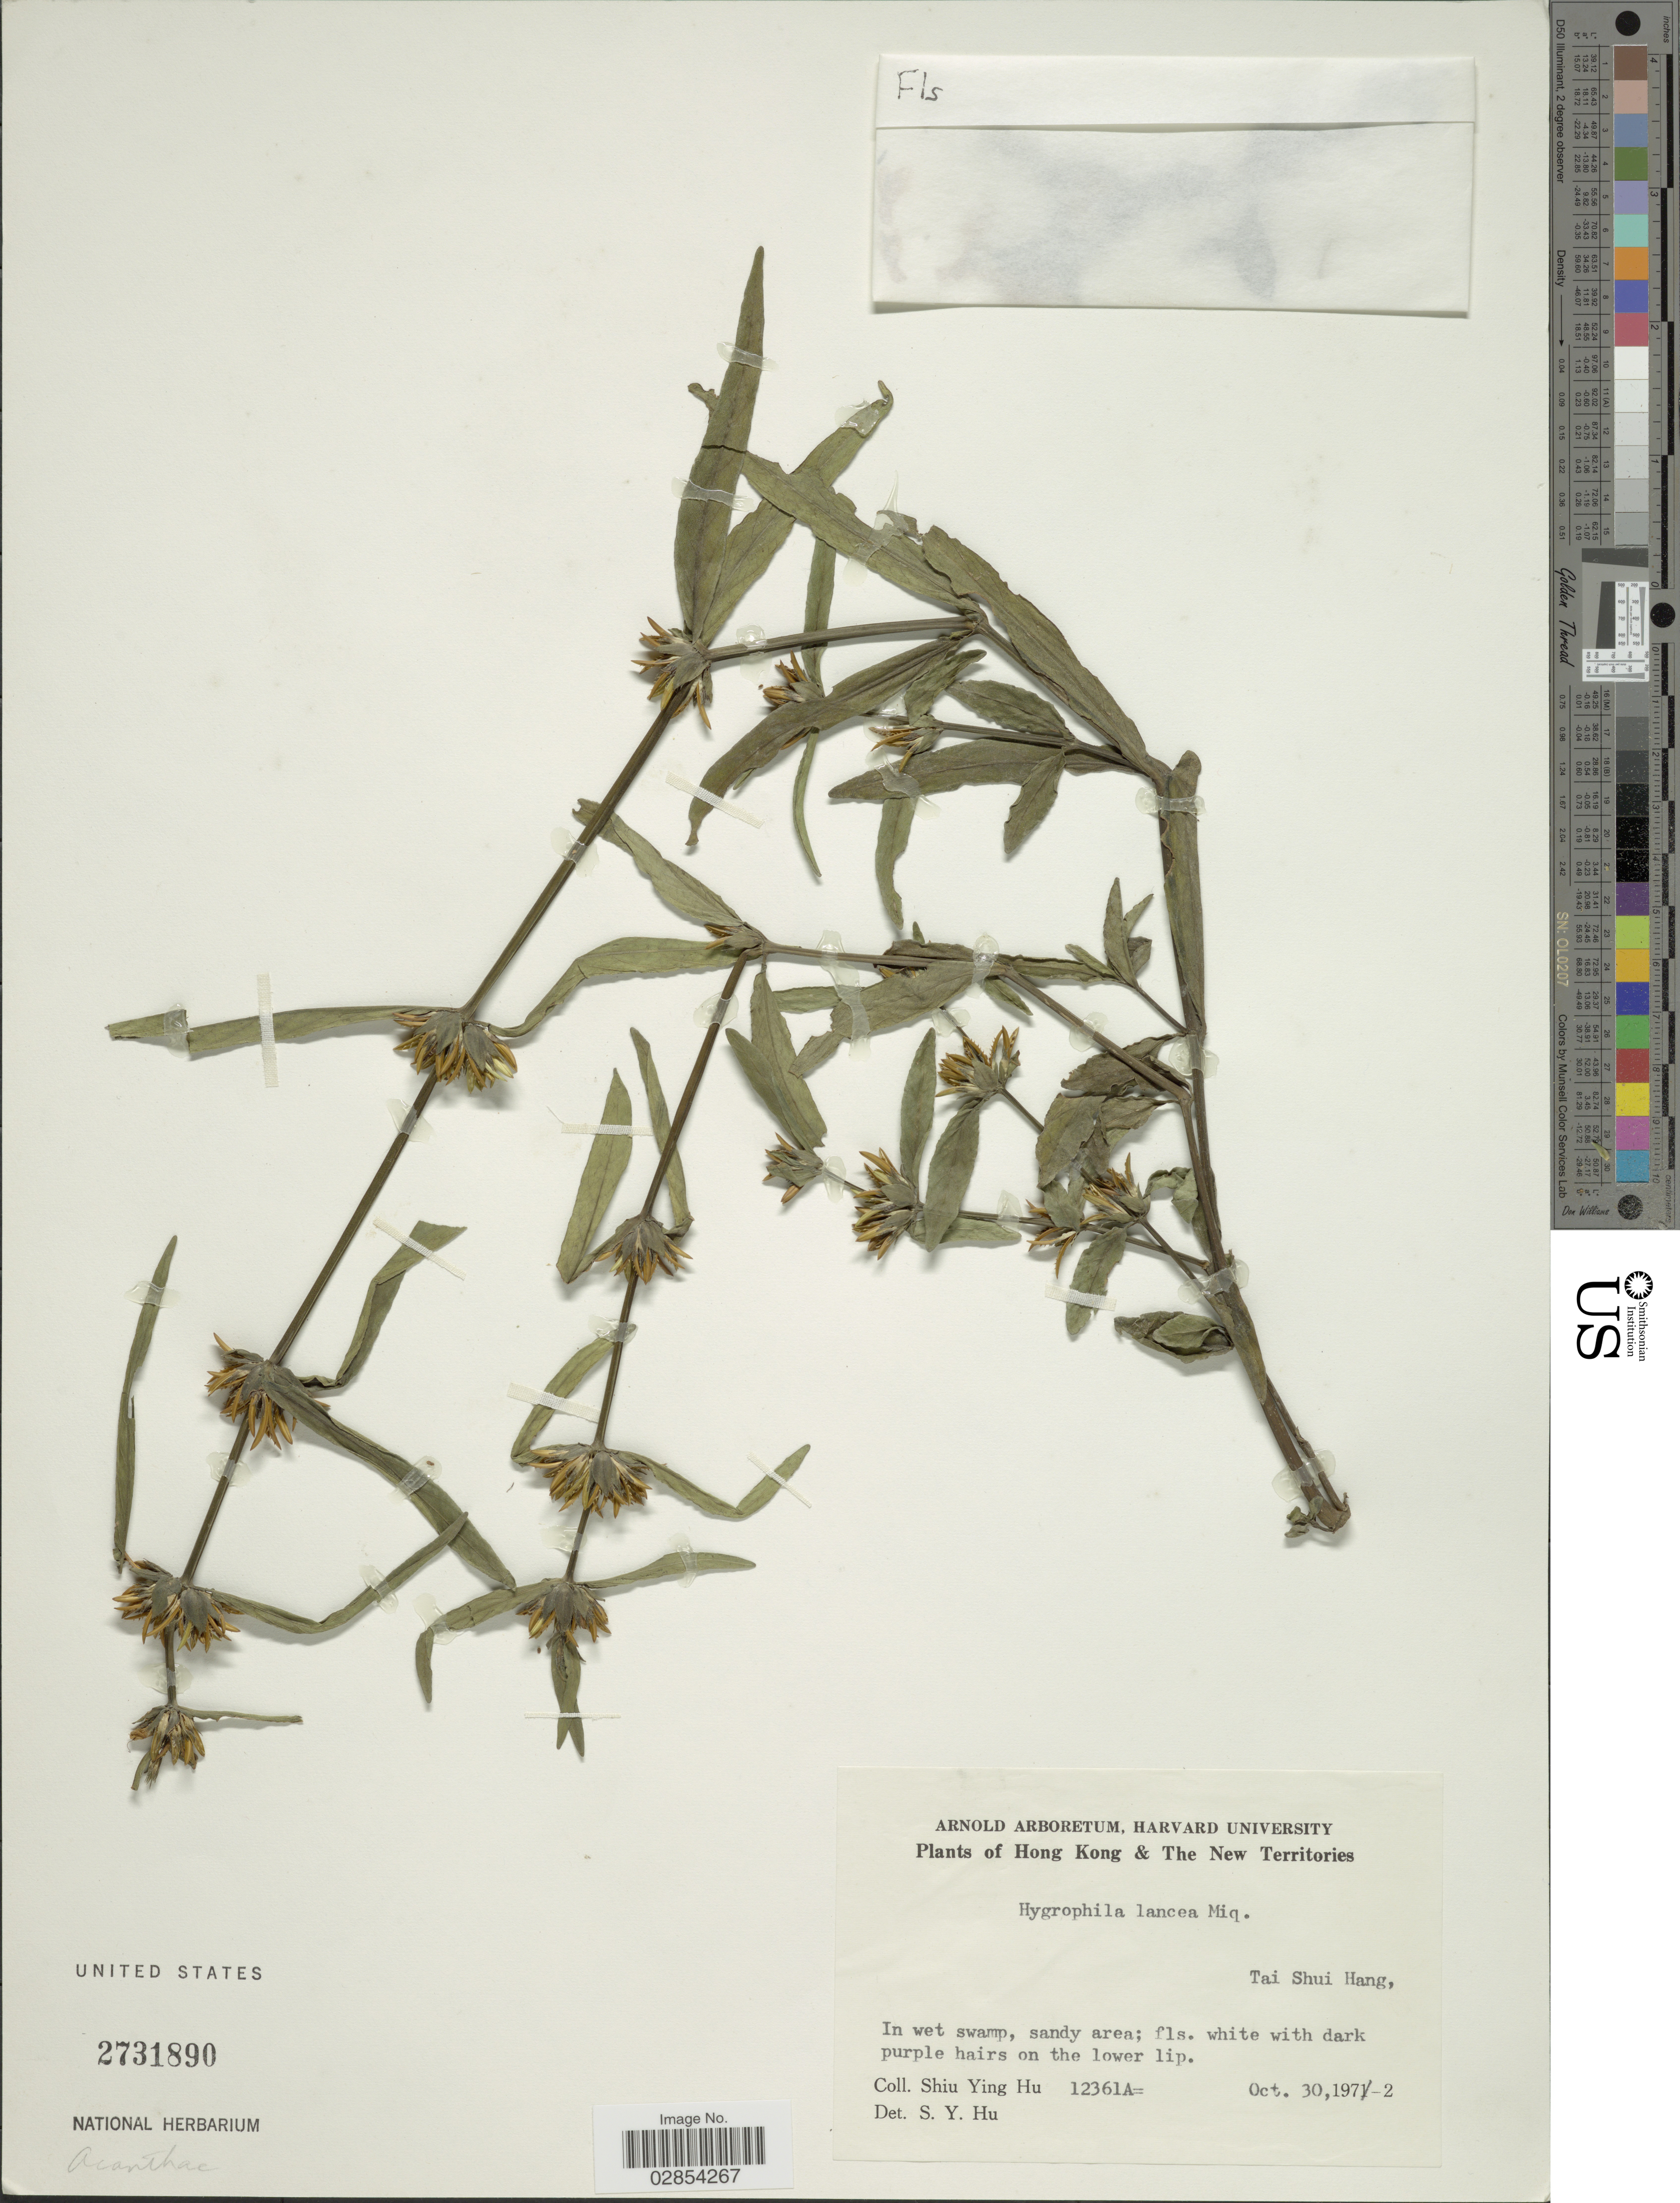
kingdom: Plantae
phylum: Tracheophyta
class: Magnoliopsida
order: Lamiales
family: Acanthaceae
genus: Hygrophila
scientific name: Hygrophila lancea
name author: Miq.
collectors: S. Y. Hu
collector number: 12361A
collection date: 1972-10-30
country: China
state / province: Hong Kong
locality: Hong Kong & The New Territories. Tai Shui Hang.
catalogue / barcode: US 2731890